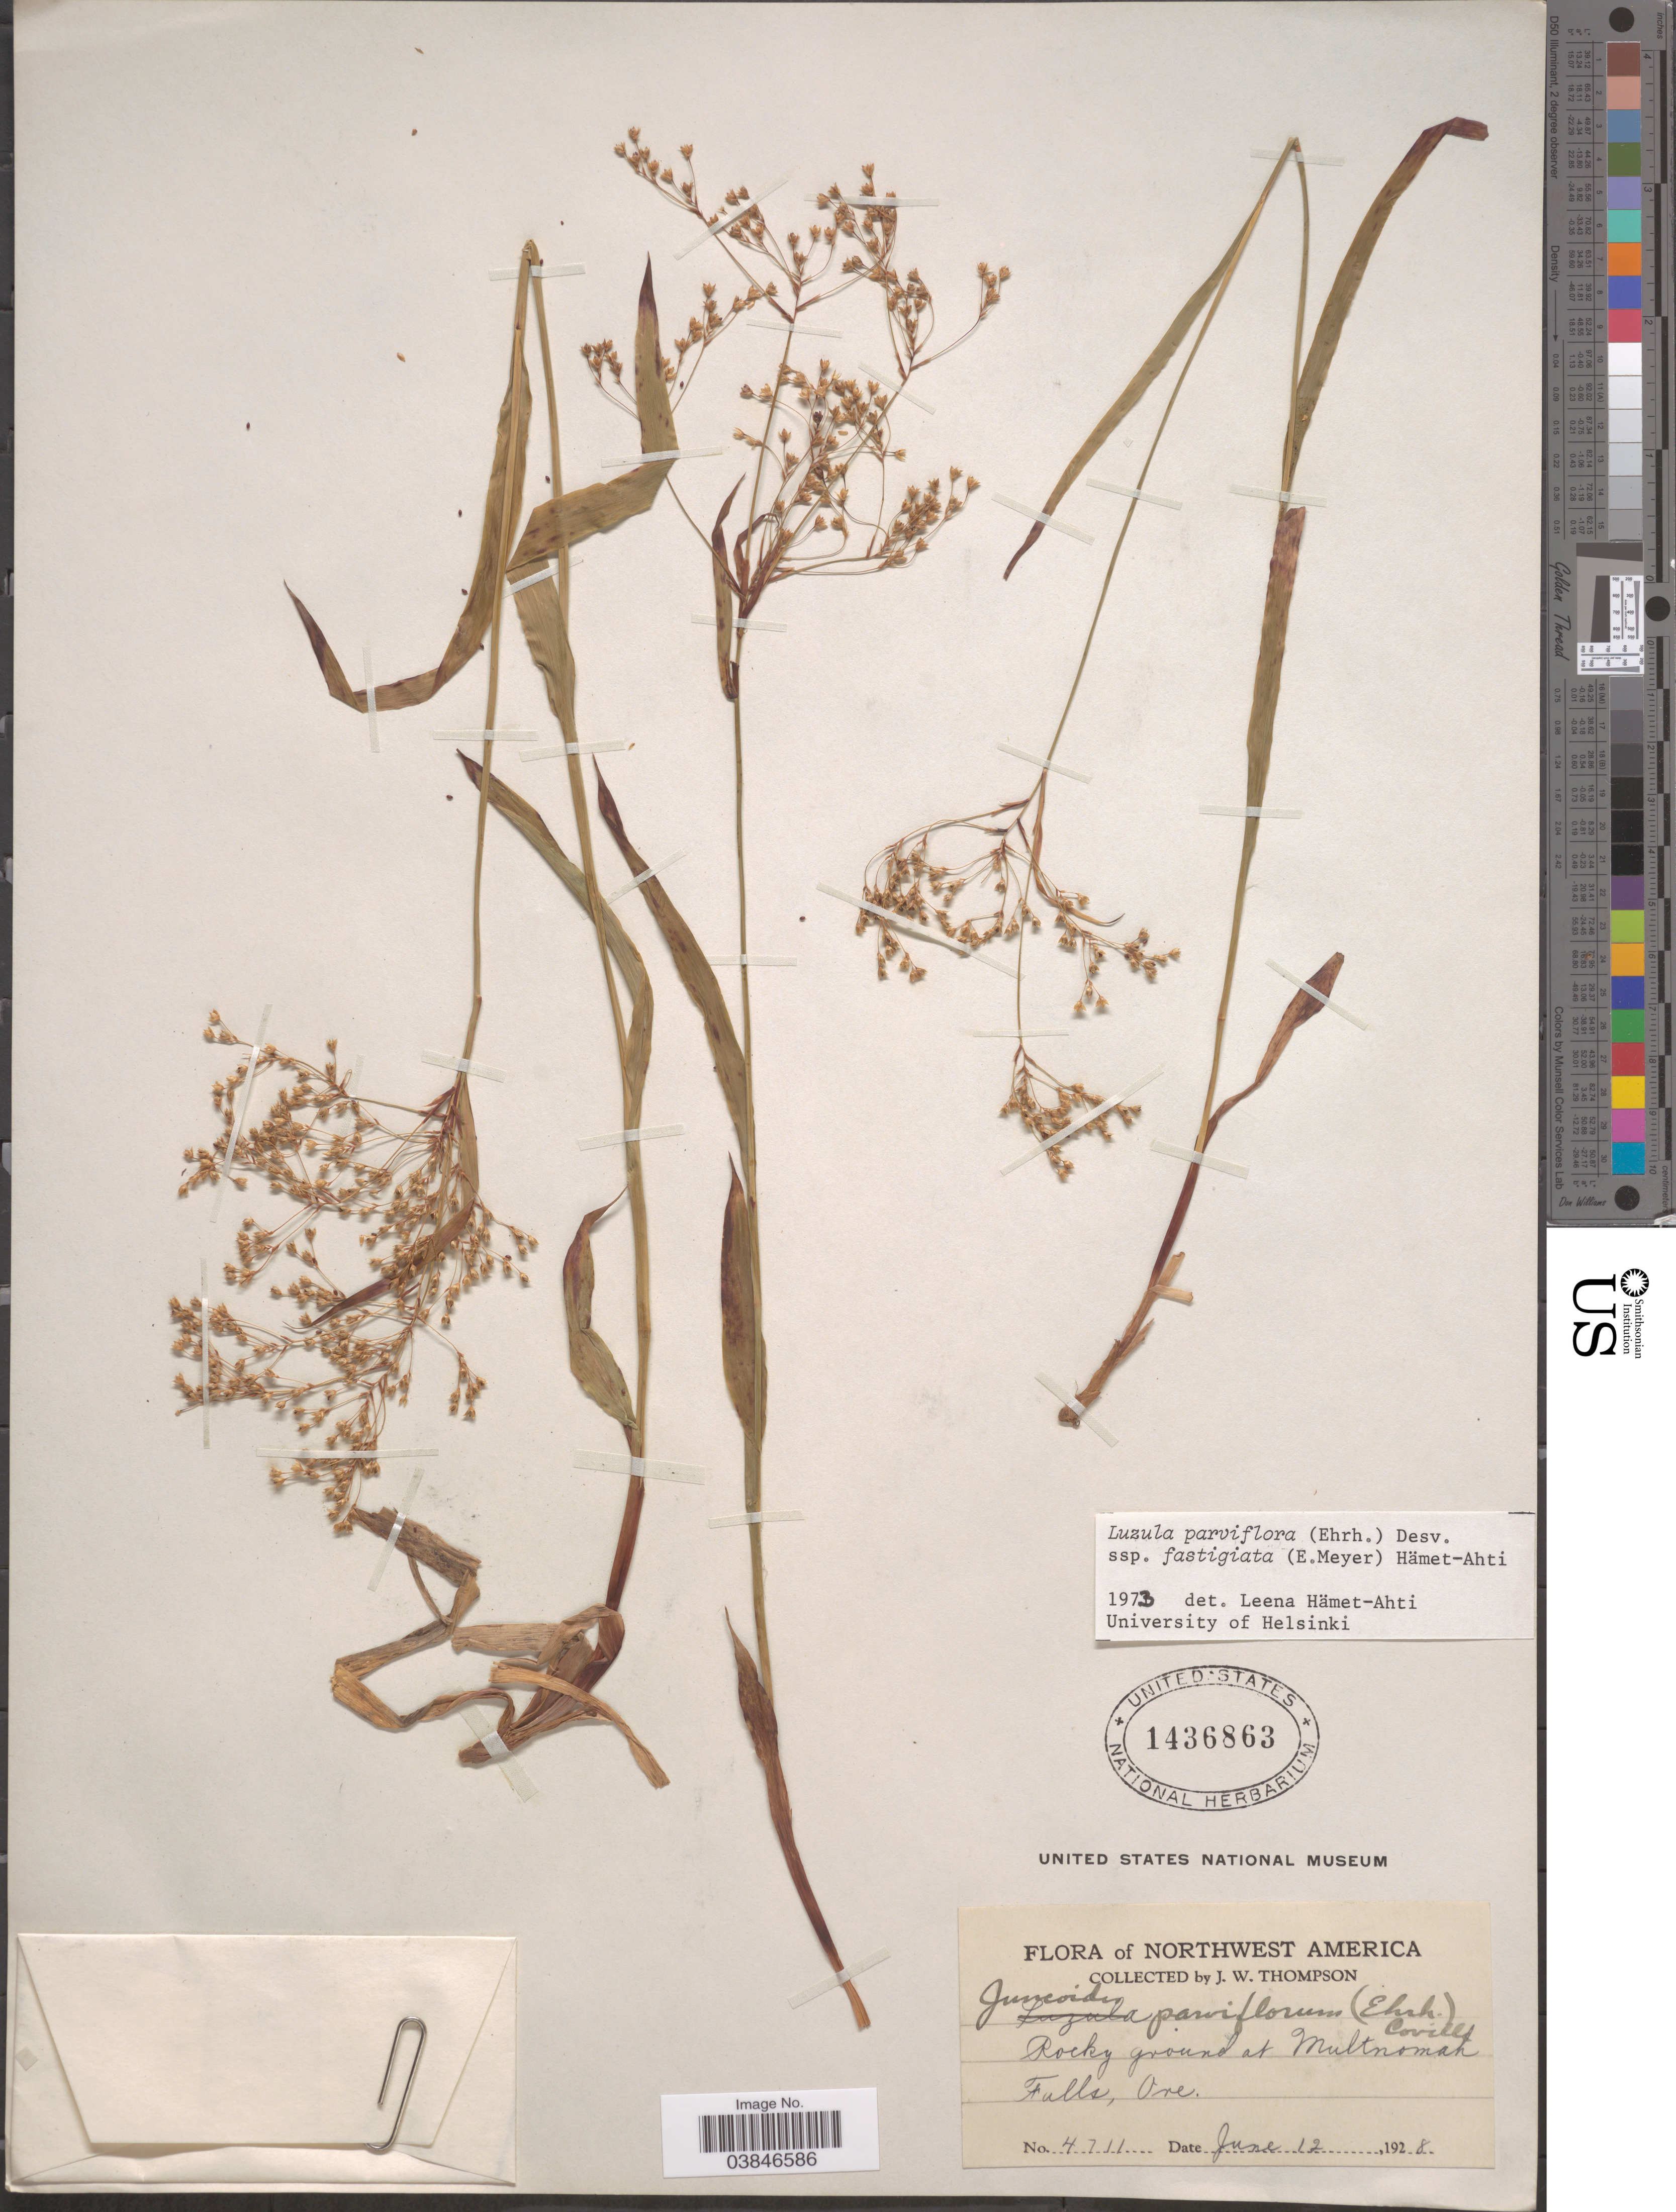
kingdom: Plantae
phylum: Tracheophyta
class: Liliopsida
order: Poales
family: Juncaceae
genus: Luzula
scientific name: Luzula parviflora subsp. fastigiata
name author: Buchenau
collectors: J. Thompson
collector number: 4711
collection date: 1928-06-12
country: United States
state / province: Oregon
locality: Northwest America. Rocky ground at Multnomah Falls.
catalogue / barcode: US 1436863